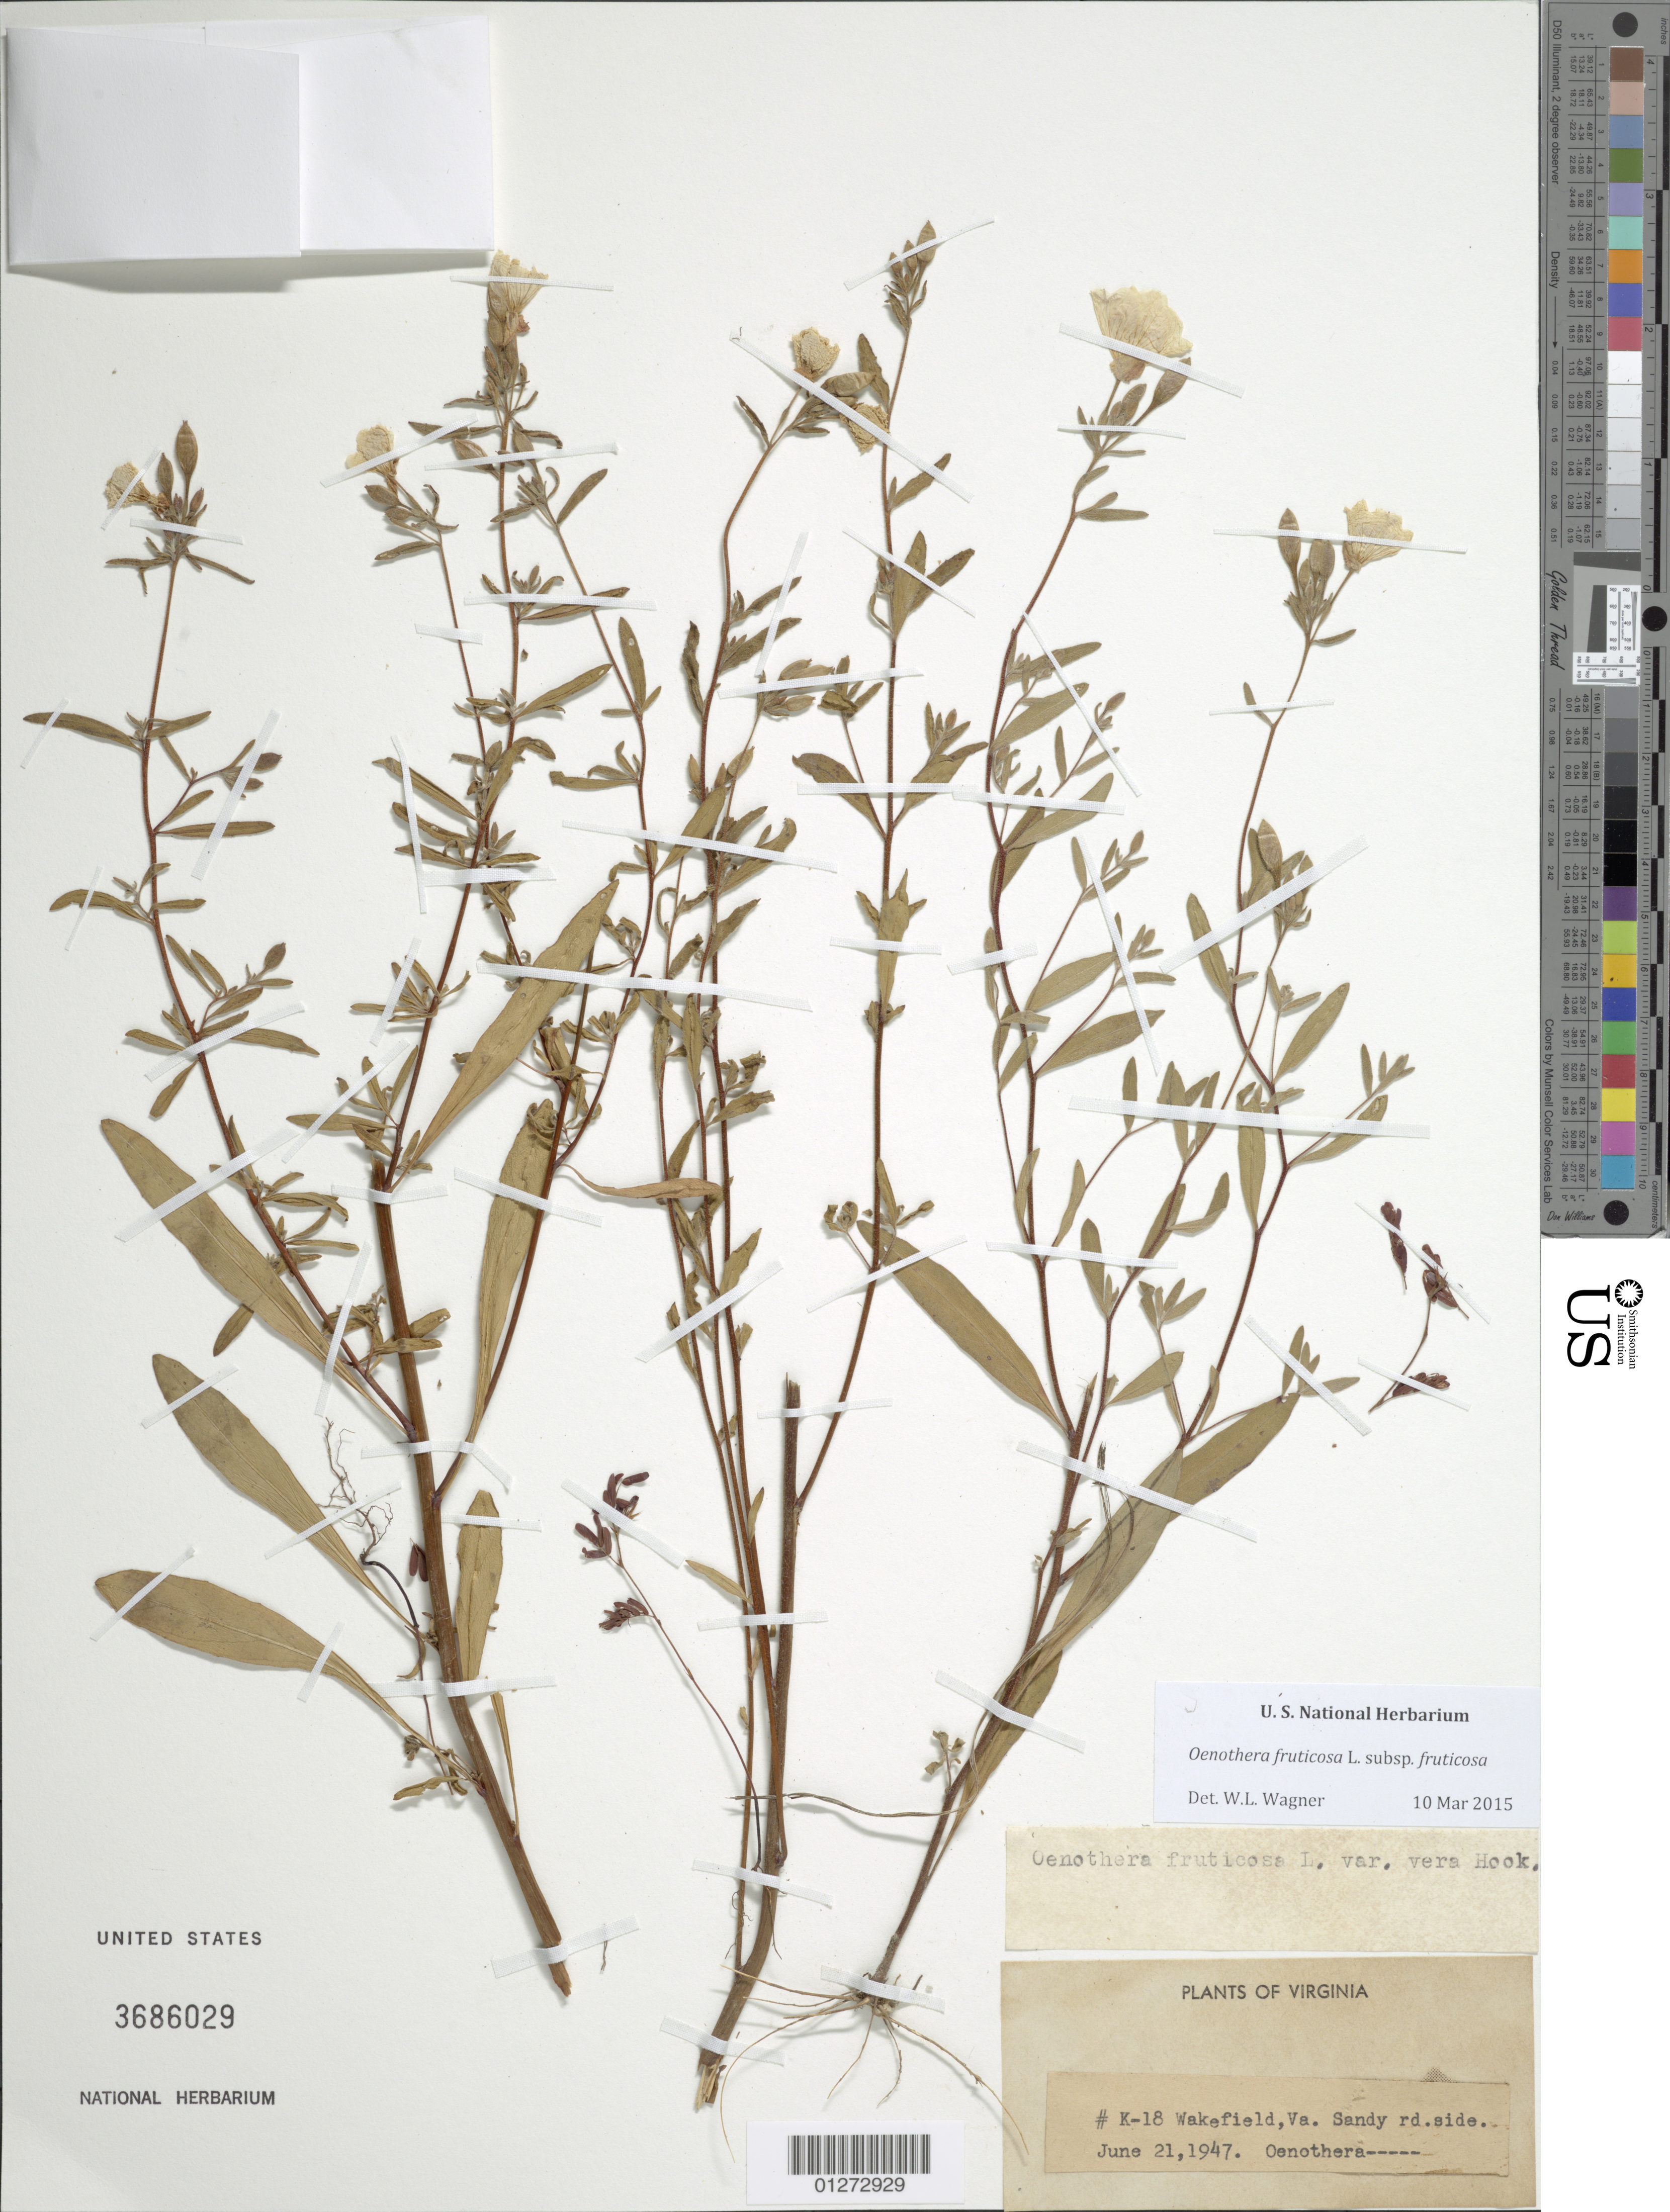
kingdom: Plantae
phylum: Tracheophyta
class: Magnoliopsida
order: Myrtales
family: Onagraceae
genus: Oenothera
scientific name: Oenothera fruticosa subsp. fruticosa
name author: L.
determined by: Wagner, W. L., (BOT), Smithsonian Institution - National Museum of Natural History (UNITED STATES)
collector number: K-18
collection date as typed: June 21, 1947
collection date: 1947-06-21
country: United States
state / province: Virginia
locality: Wakefield, sandy road side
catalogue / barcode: US 3686029